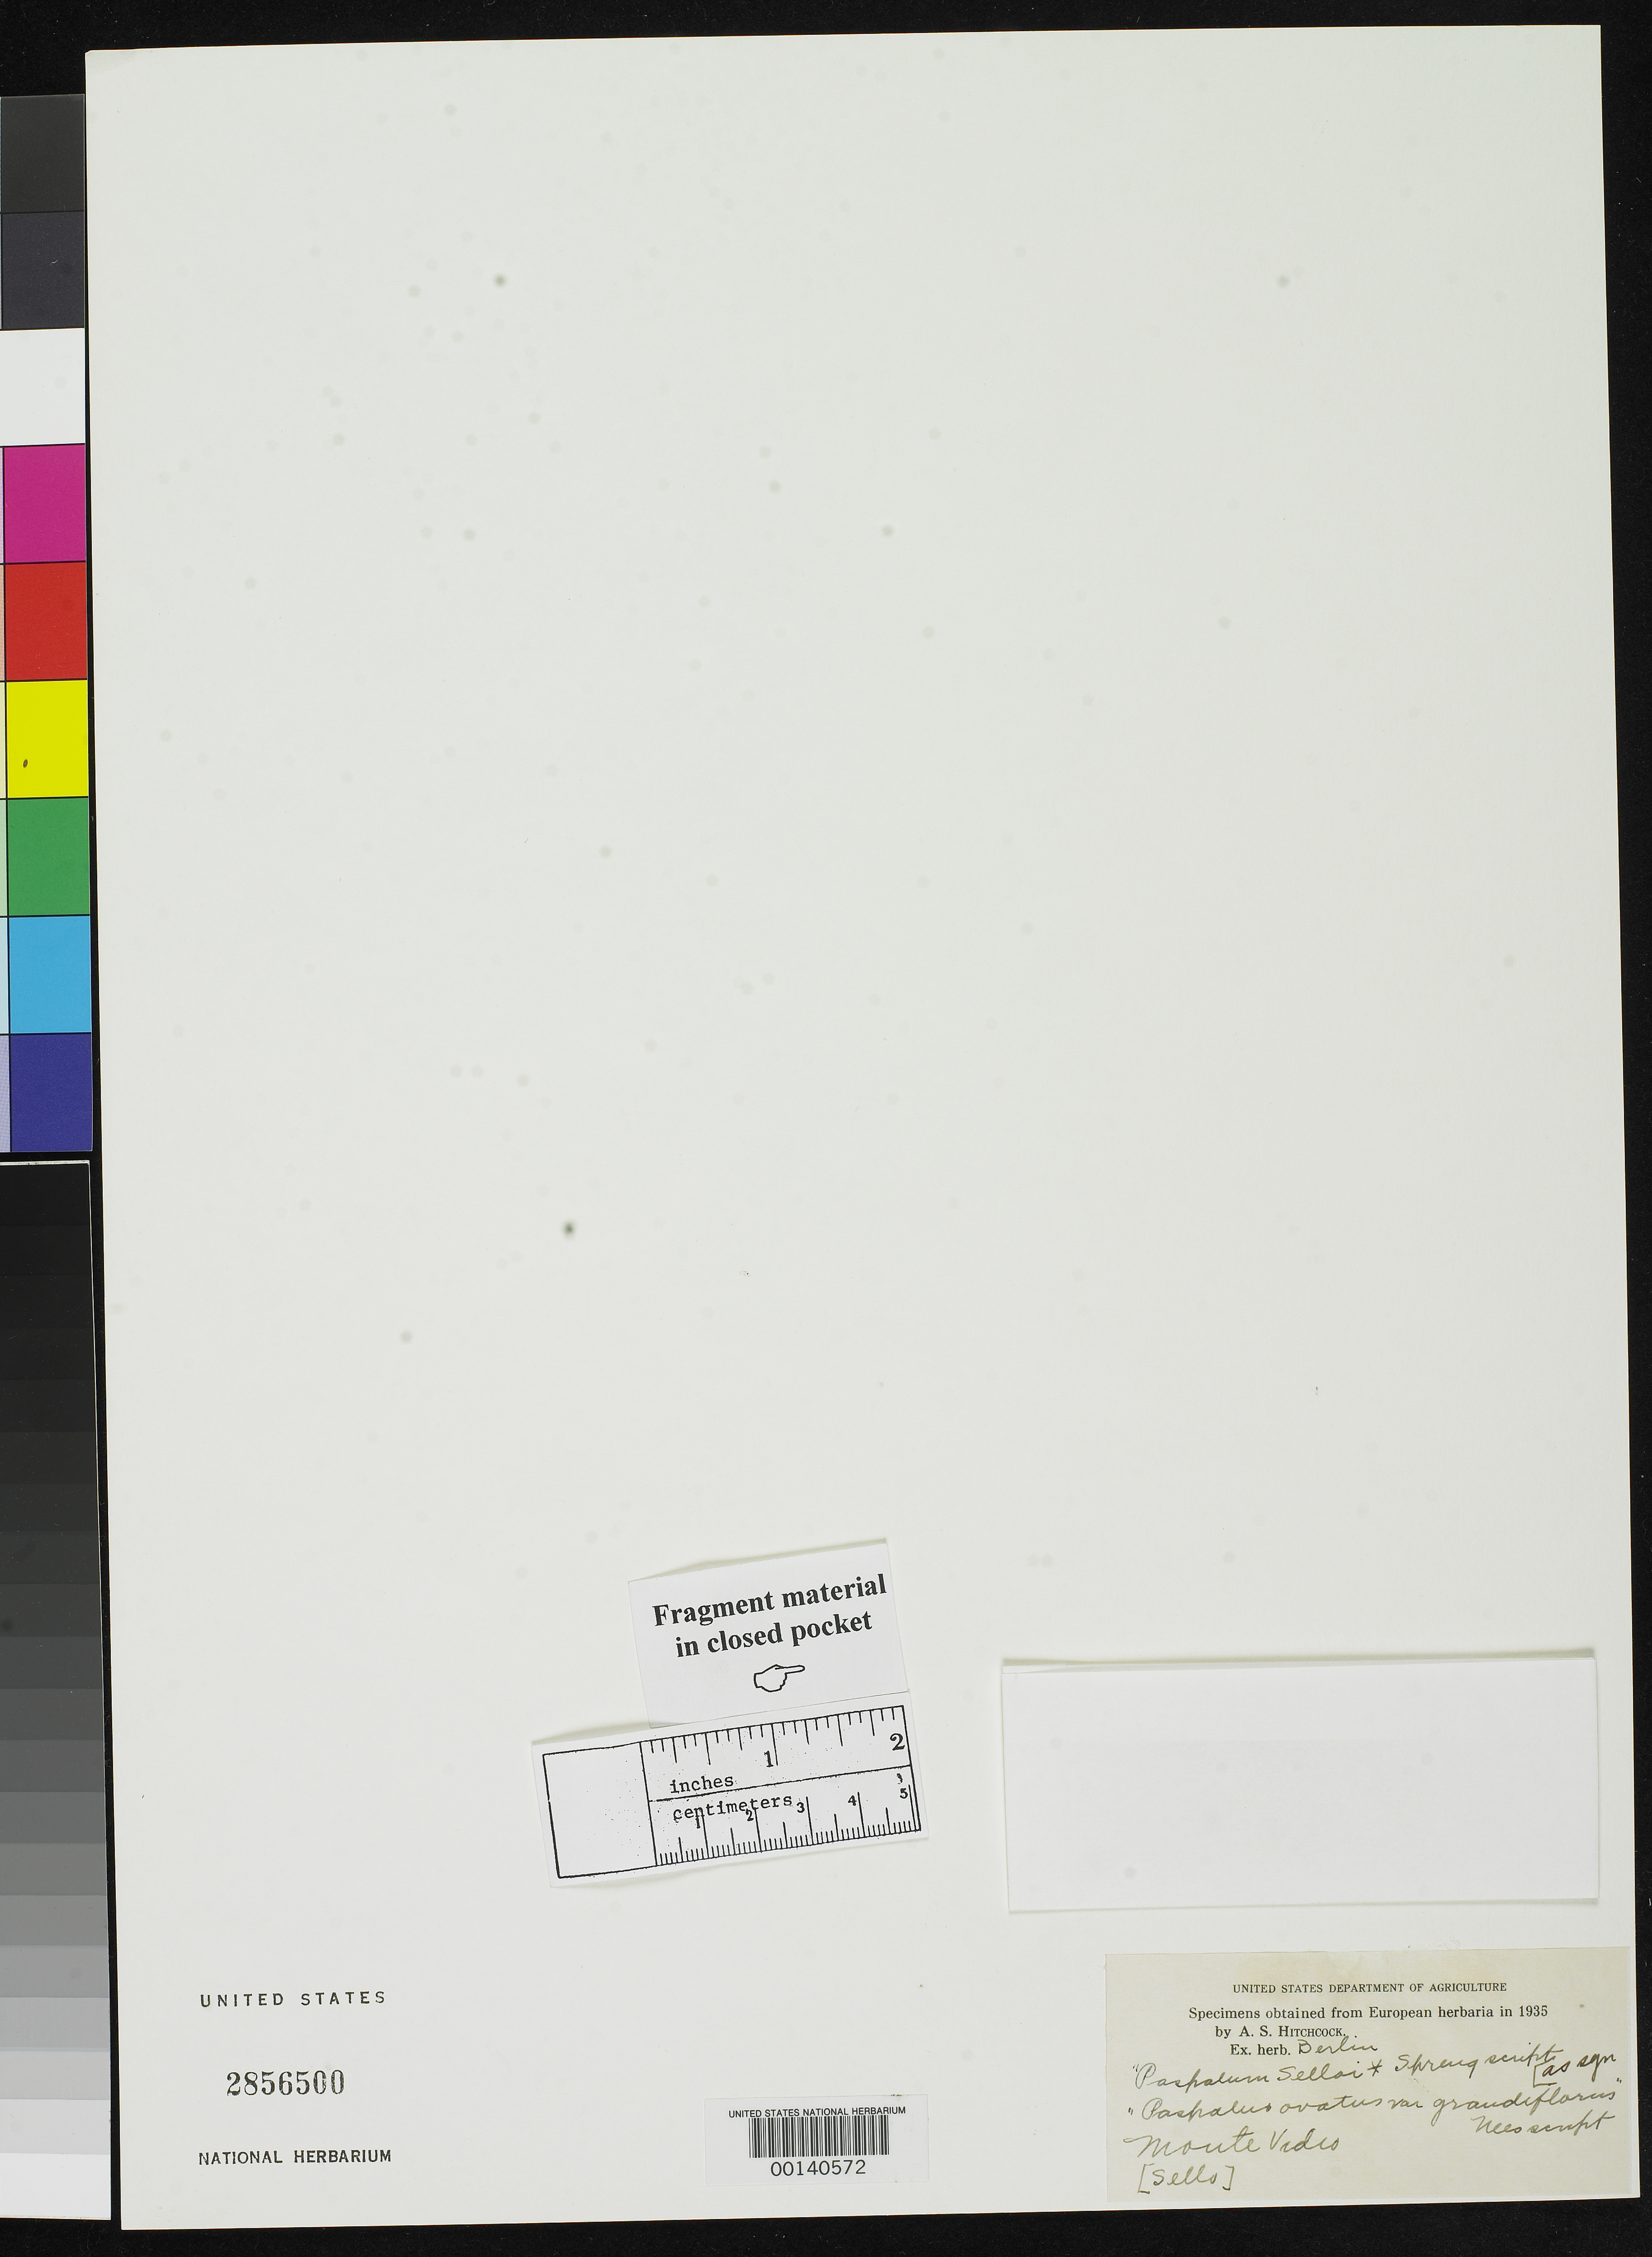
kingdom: Plantae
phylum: Tracheophyta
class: Liliopsida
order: Poales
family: Poaceae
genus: Paspalum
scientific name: Paspalum ovatum var. grandiflorum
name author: Nees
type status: Type Fragment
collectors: F. Sellow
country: Uruguay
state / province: Montevideo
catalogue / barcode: US 2856500